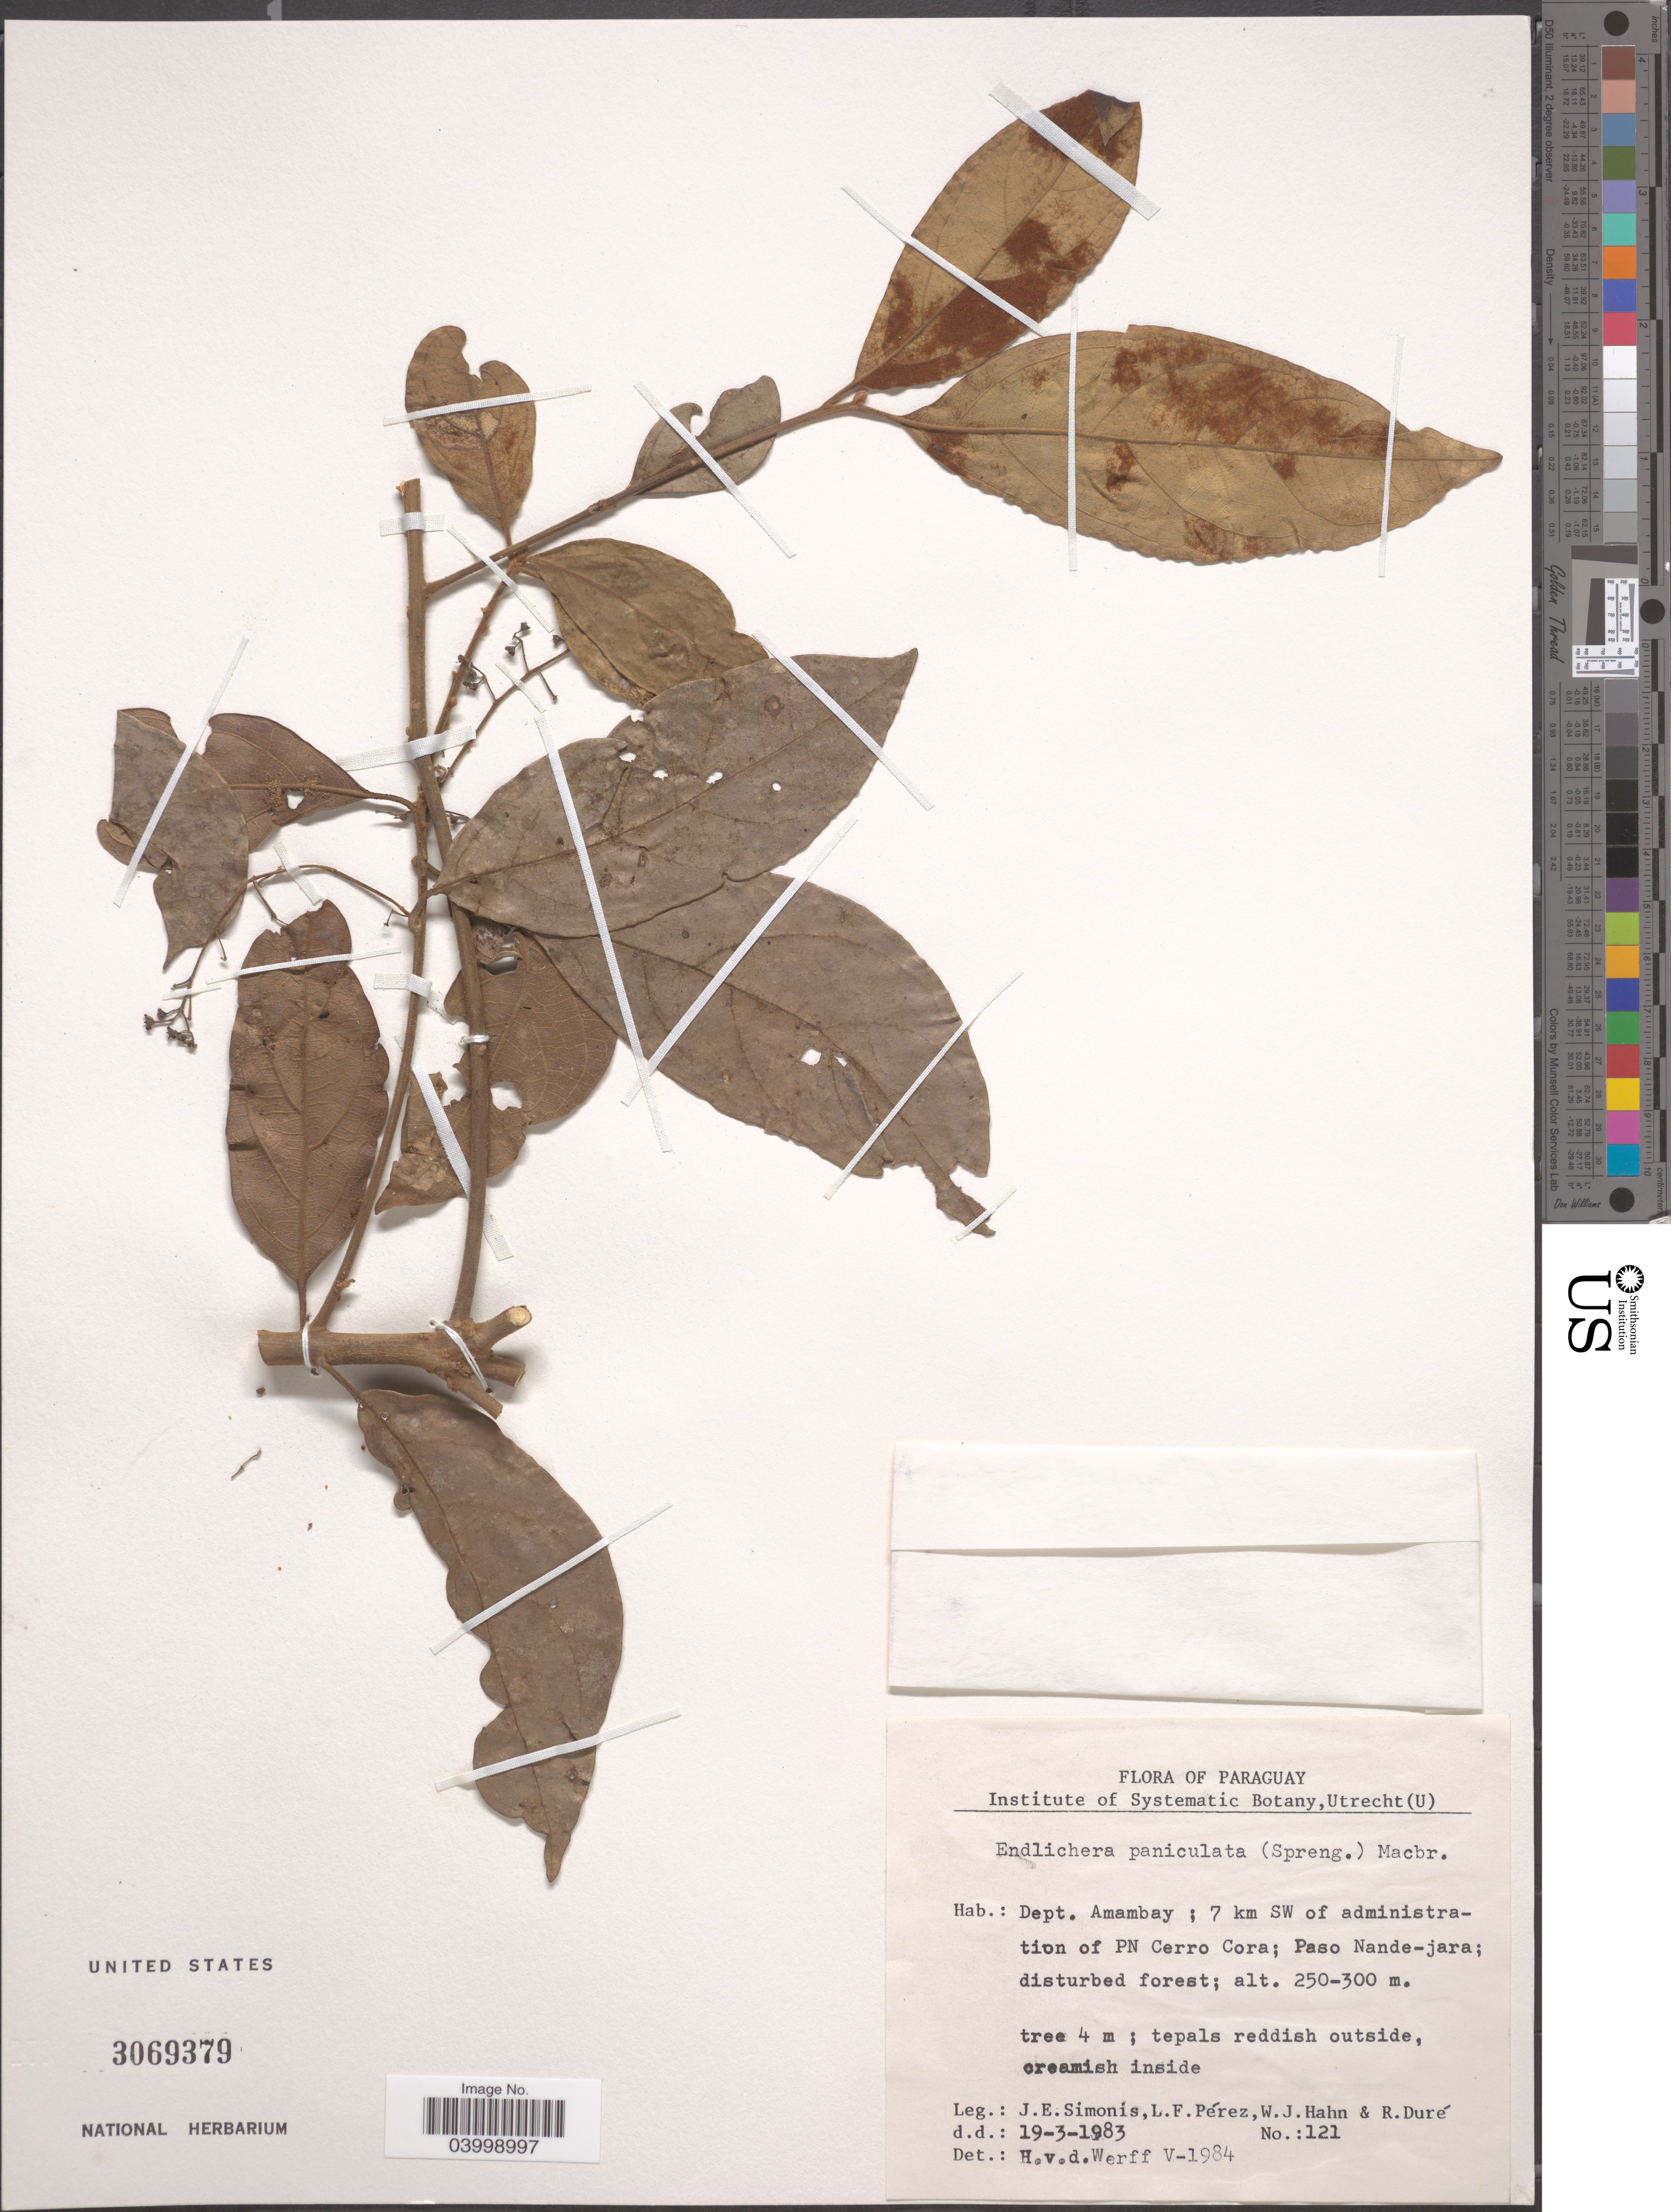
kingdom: Plantae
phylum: Tracheophyta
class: Magnoliopsida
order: Laurales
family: Lauraceae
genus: Endlicheria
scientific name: Endlicheria paniculata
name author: (Spreng.) J.F. Macbr.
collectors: J. E. Simonis, L. Perez, W. J. Hahn & R. Duré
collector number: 121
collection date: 1983-03-19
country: Paraguay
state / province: Amambay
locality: Dept. Amambay; 7 km SW of administration of PN Cerro Cora; Paso Nande-jara.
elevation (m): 250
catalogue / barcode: US 3069379